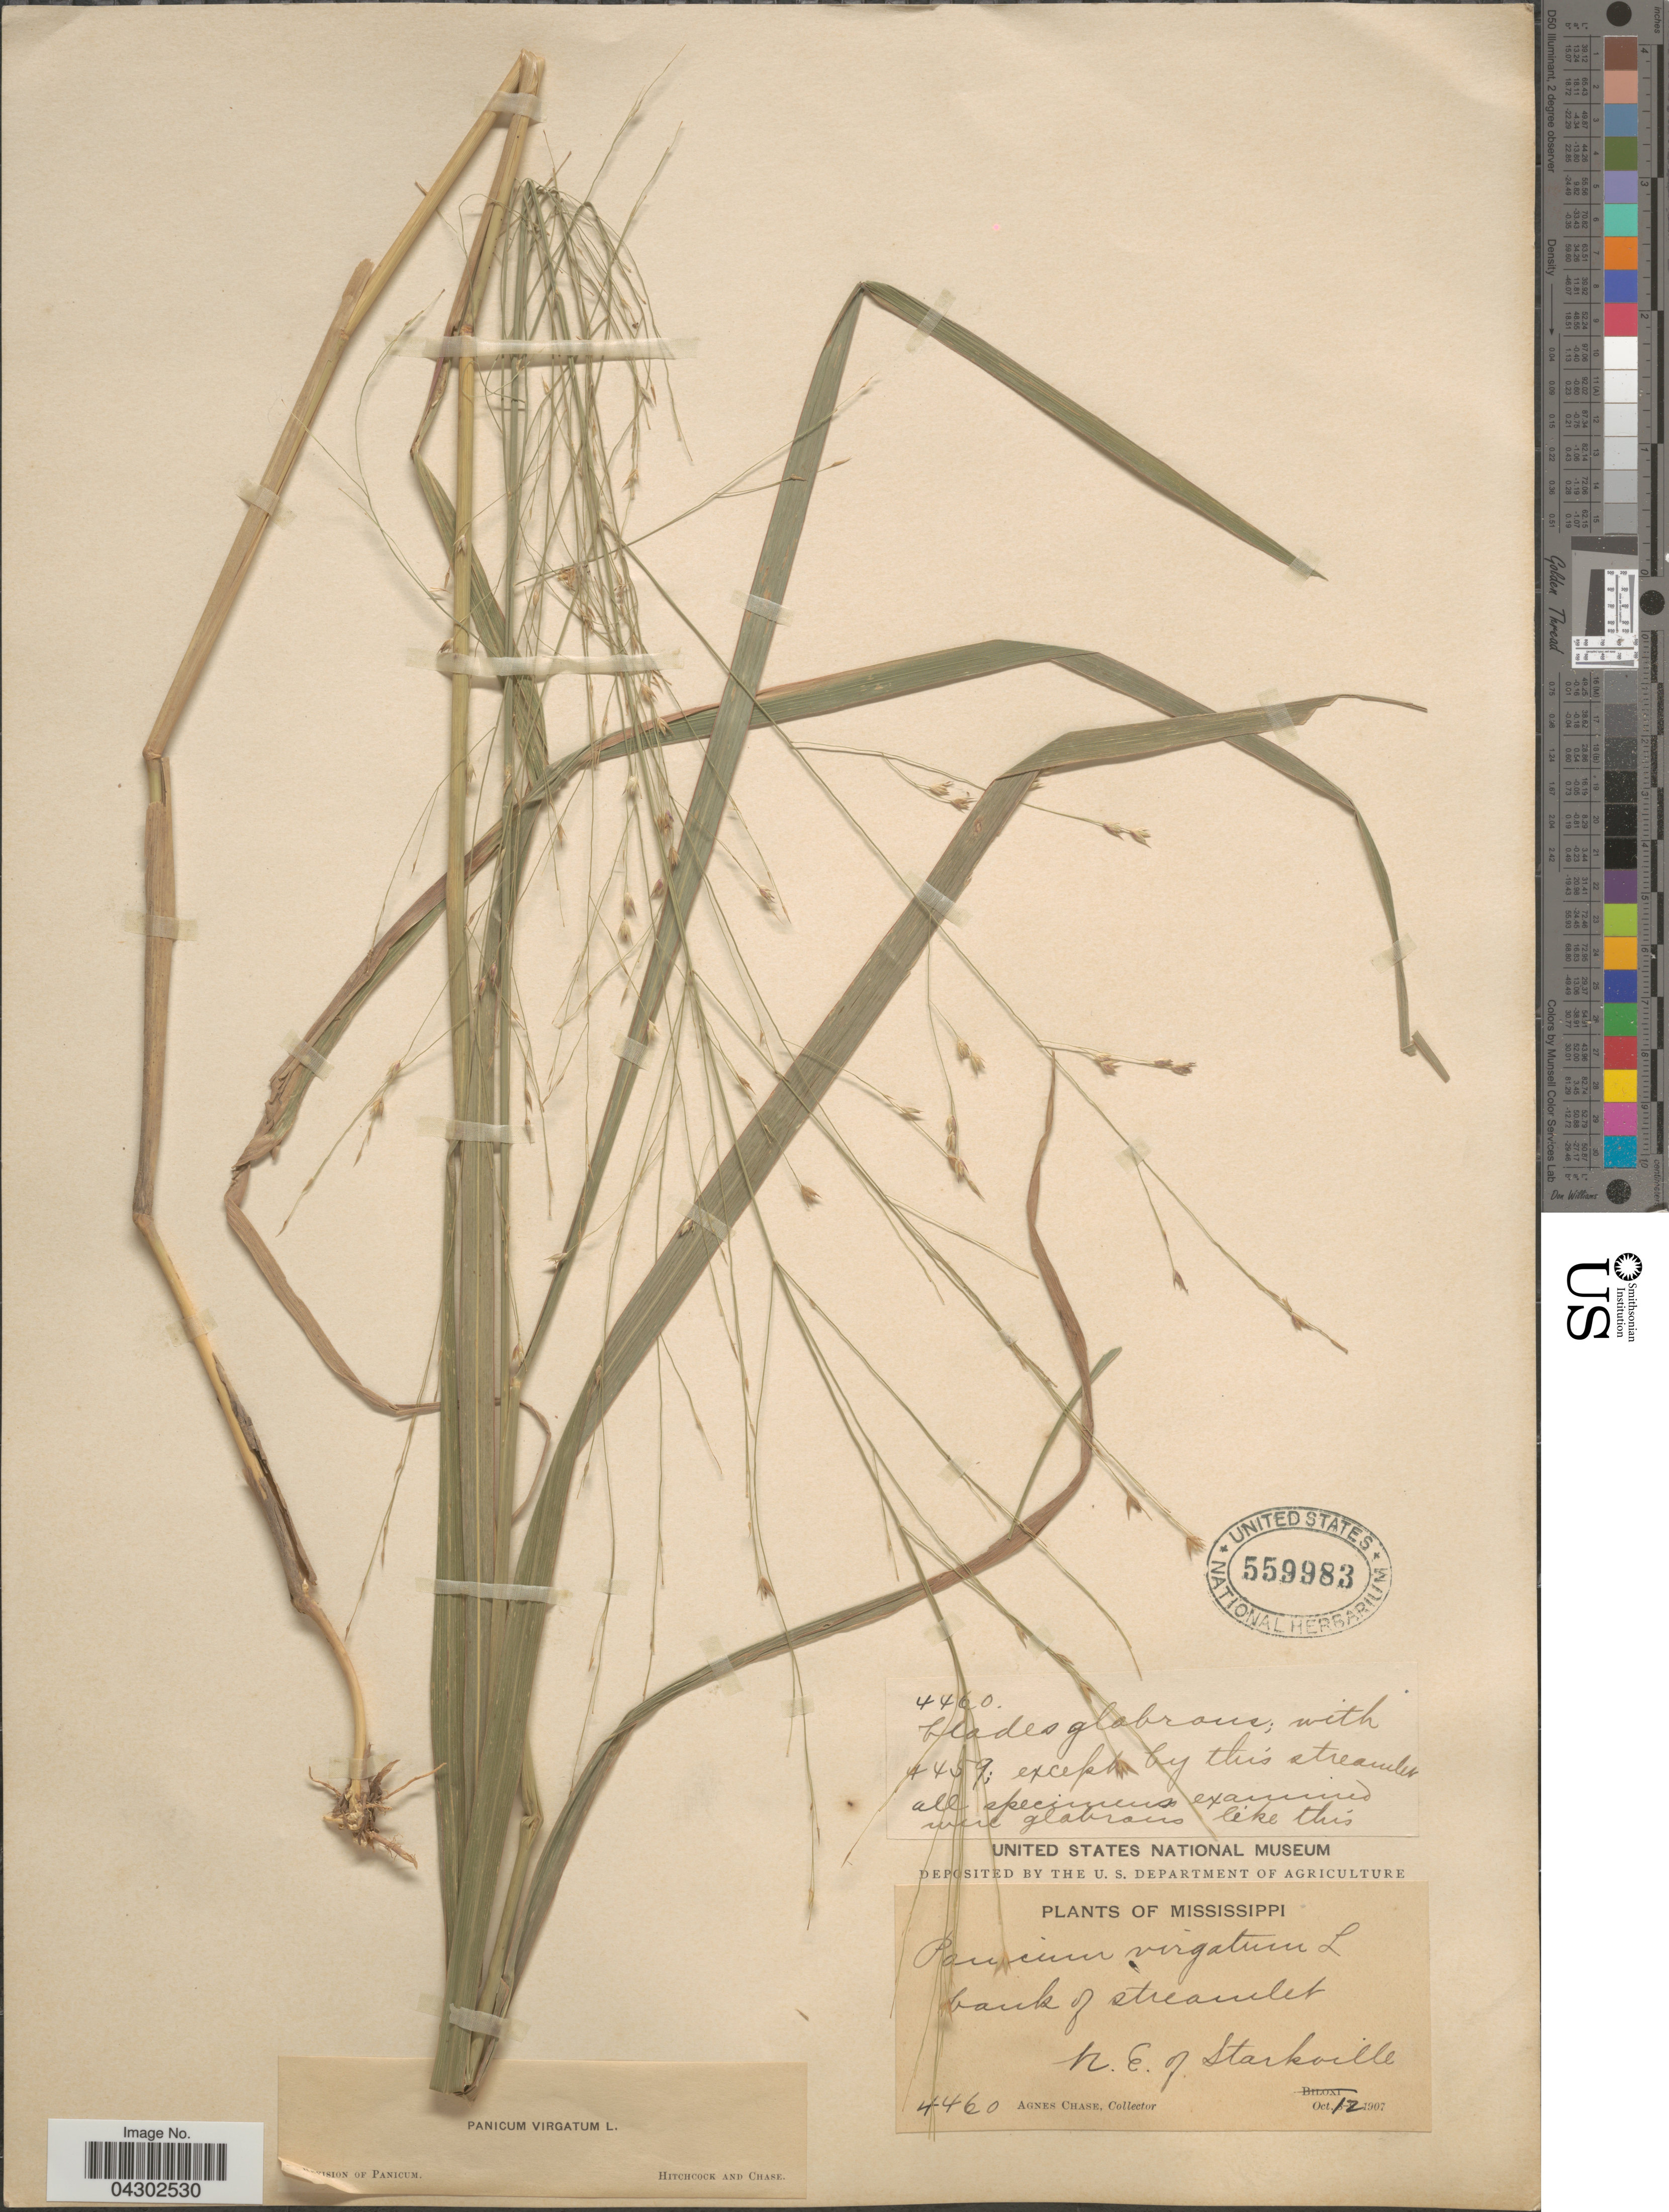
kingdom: Plantae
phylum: Tracheophyta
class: Liliopsida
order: Poales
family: Poaceae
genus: Panicum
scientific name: Panicum virgatum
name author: L.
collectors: A. Chase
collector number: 4460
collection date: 1907-10-12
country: United States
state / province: Mississippi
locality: Bank of streamlet. N. E. of Starkville.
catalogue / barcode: US 559983